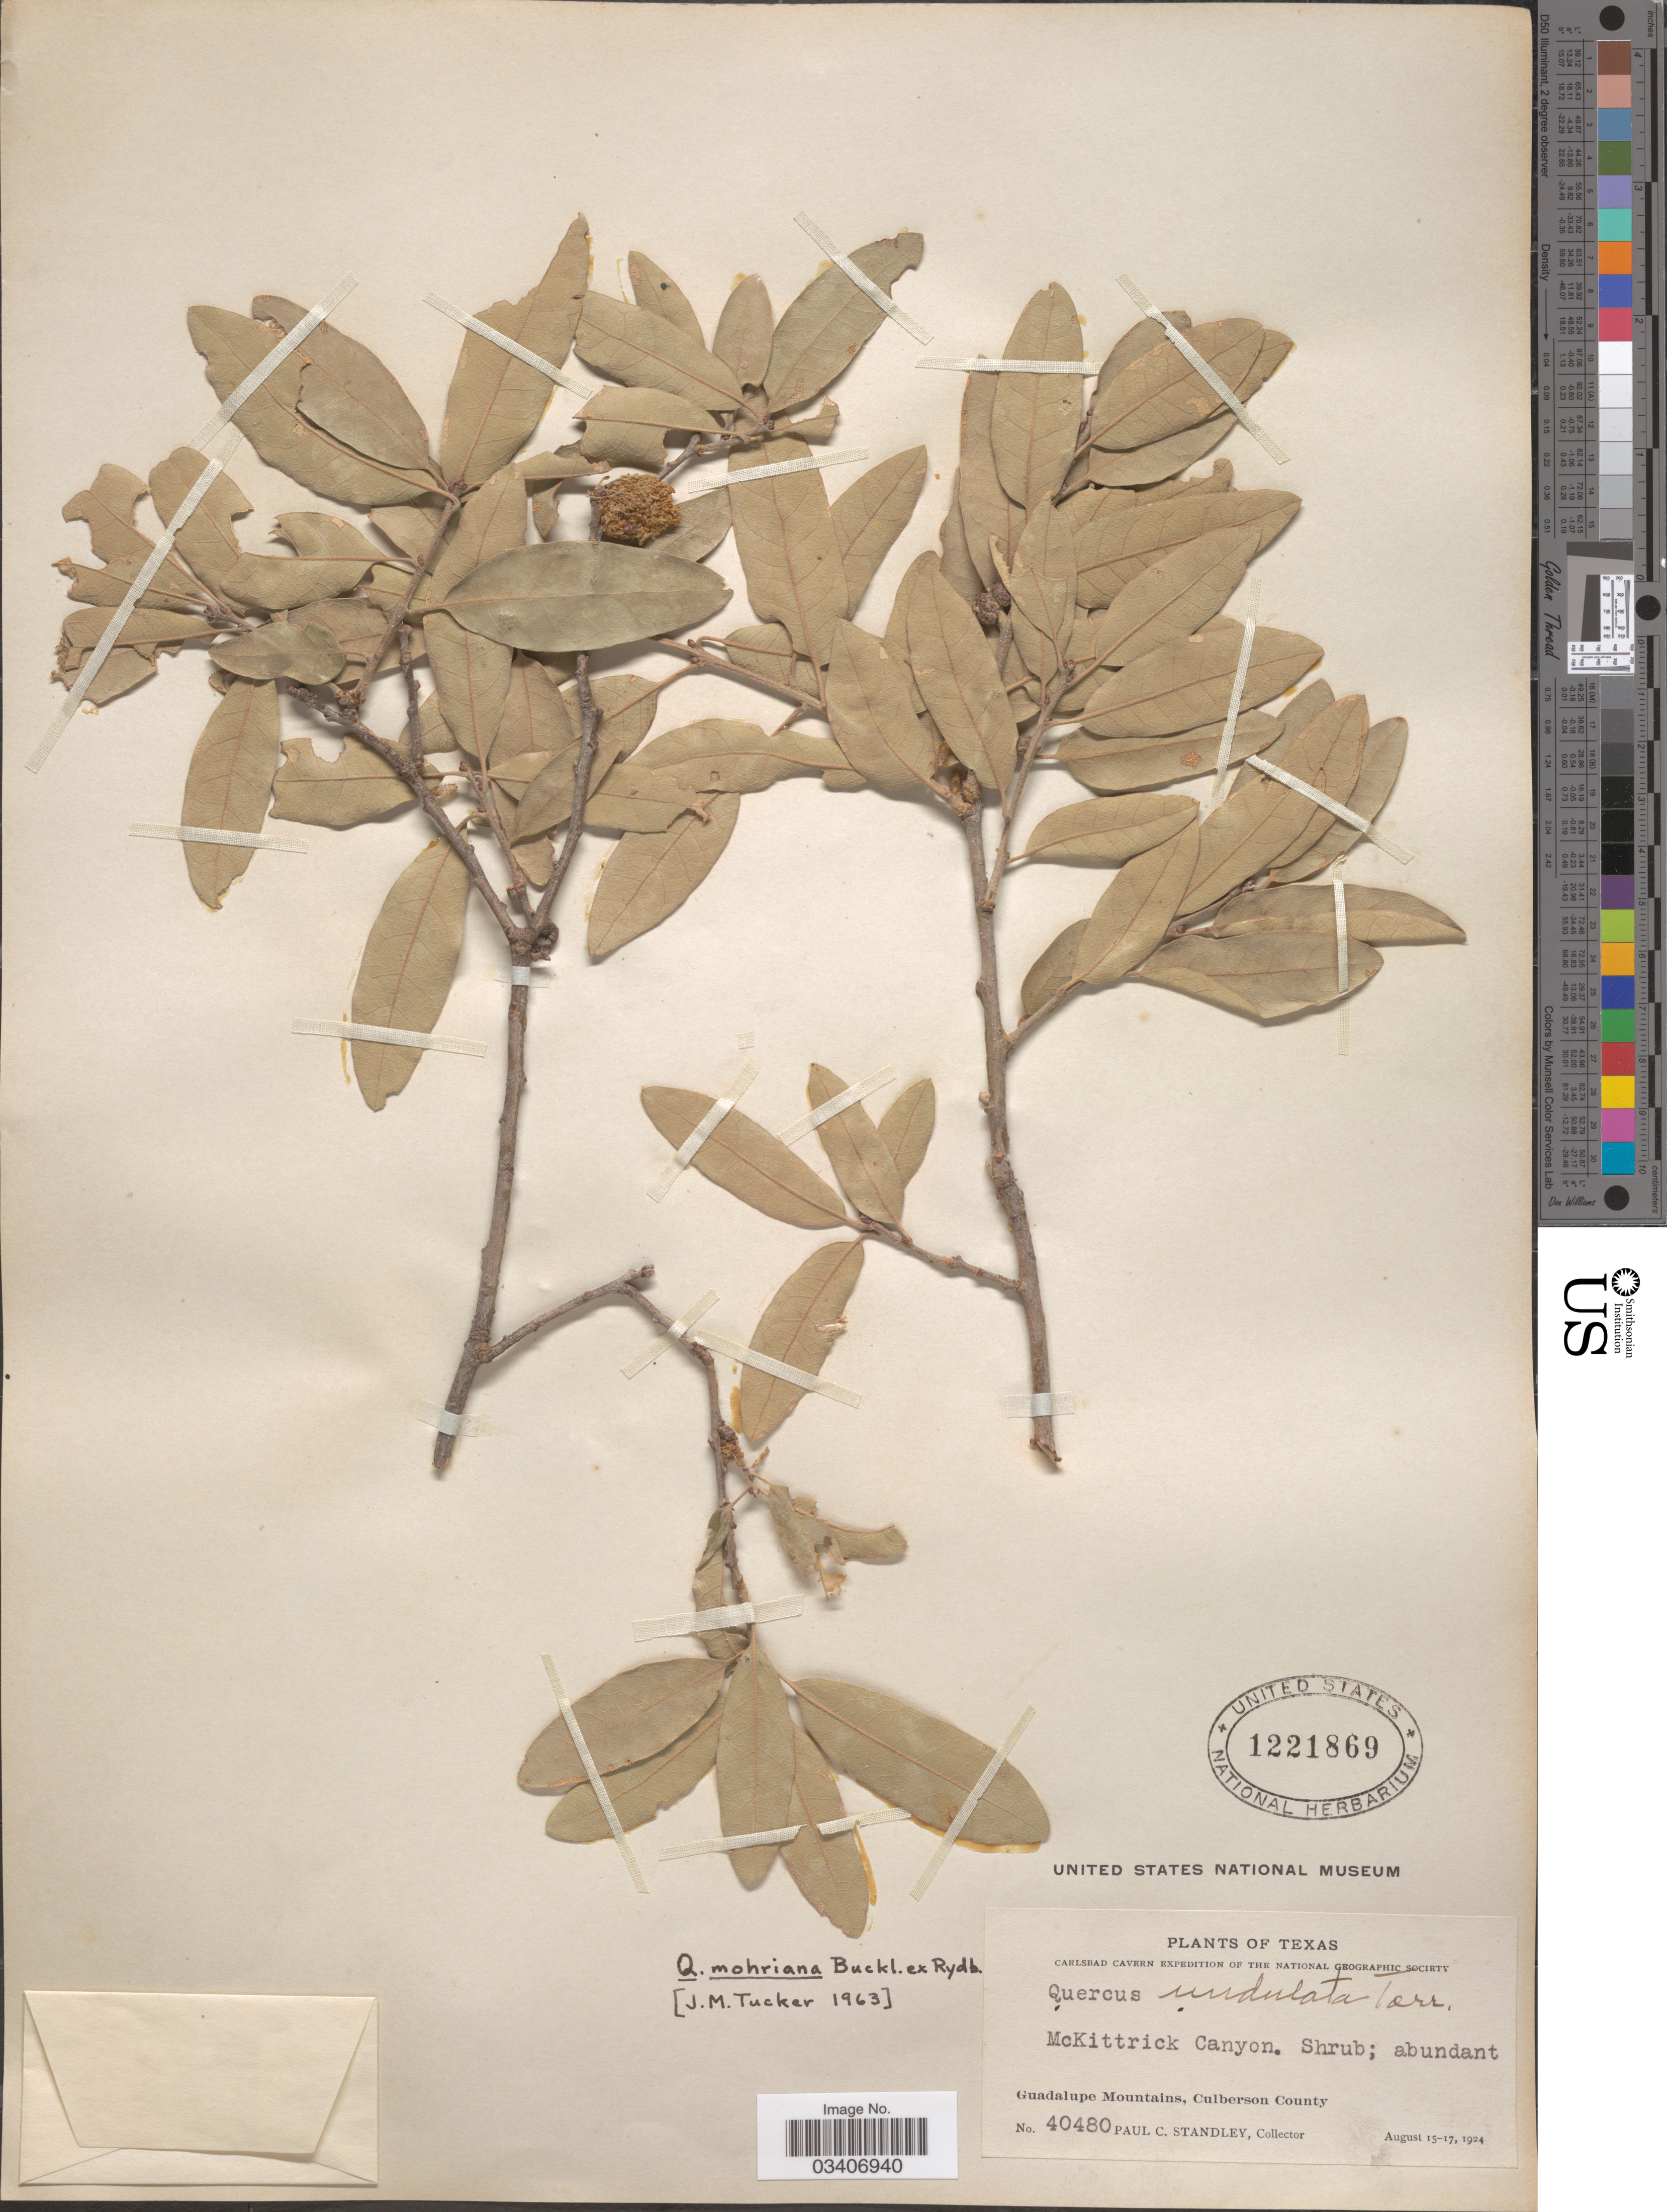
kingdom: Plantae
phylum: Tracheophyta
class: Magnoliopsida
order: Fagales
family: Fagaceae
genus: Quercus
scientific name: Quercus mohriana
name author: Buckley ex Rydb.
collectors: P. C. Standley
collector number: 40480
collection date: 1924-08-15/1924-08-17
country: United States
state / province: Texas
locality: McKittrick Canyon. Guadalupe Mountains, Culberson County.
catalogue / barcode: US 1221869